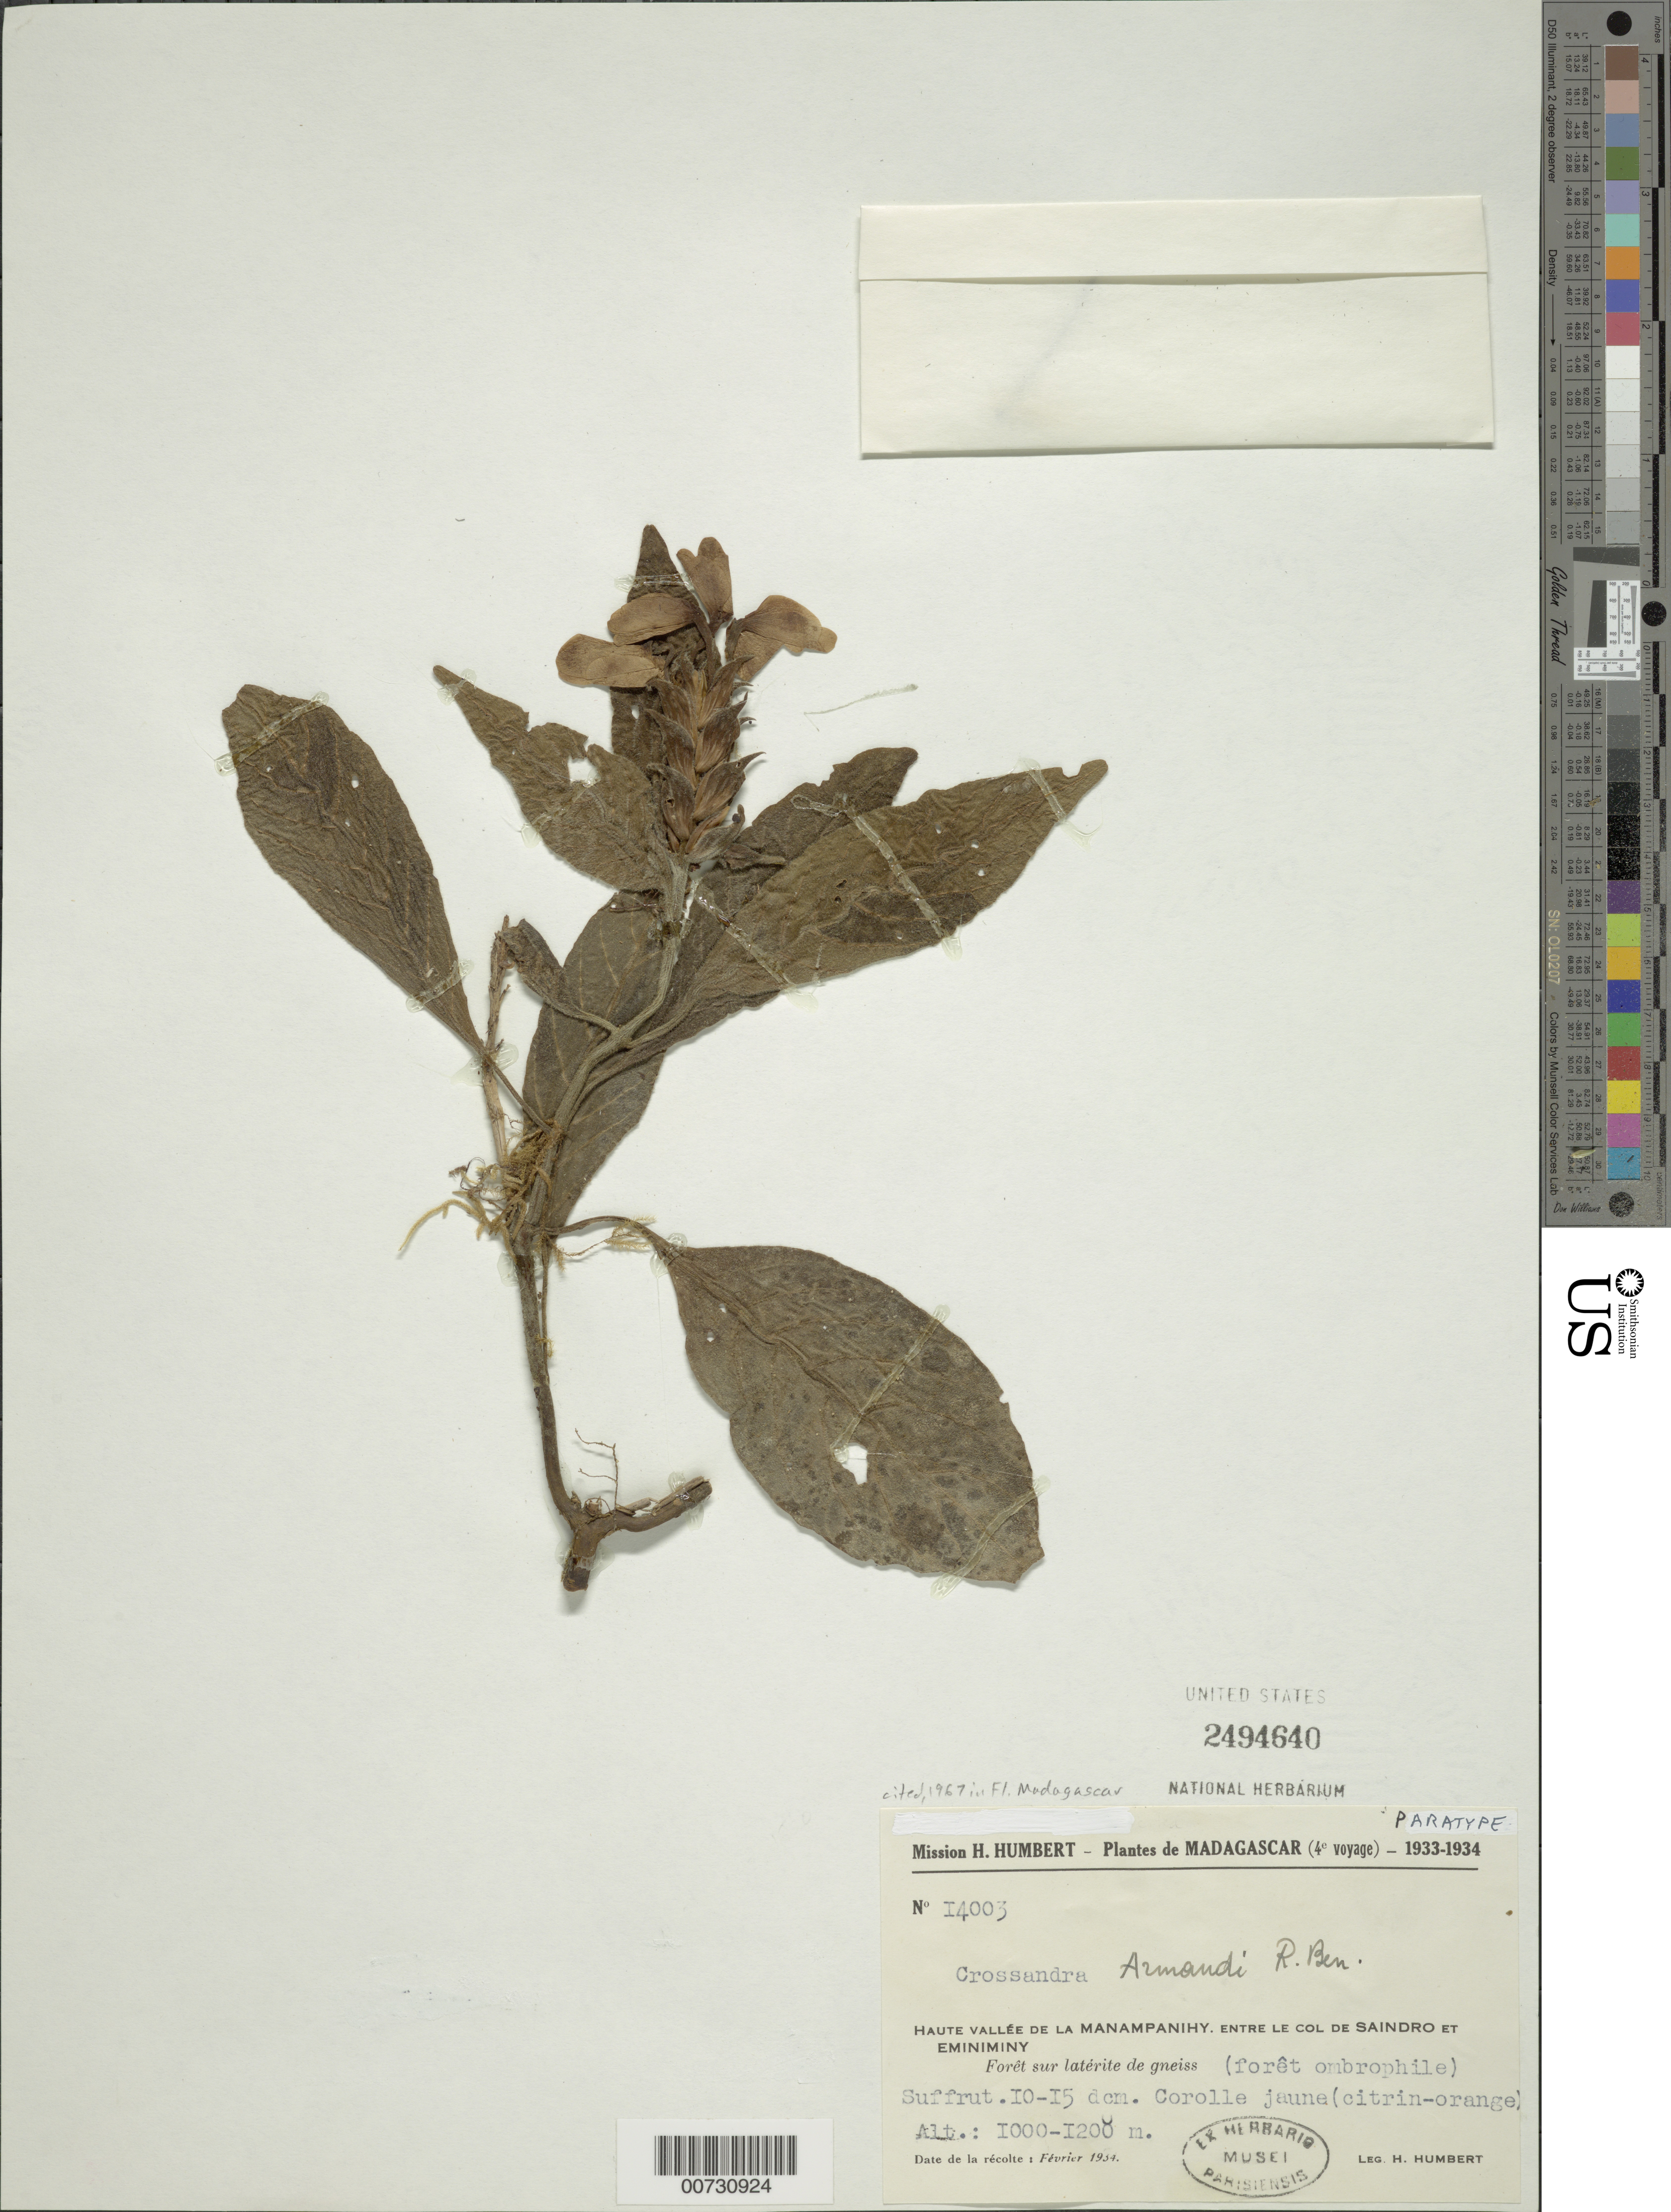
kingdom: Plantae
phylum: Tracheophyta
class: Magnoliopsida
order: Lamiales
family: Acanthaceae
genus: Crossandra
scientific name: Crossandra armandii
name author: Benoist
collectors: H. Humbert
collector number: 14003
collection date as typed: Feb 1934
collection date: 1934-02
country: Madagascar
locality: Haute vallèe de la Manampanihy. Entre le Col de Saindro et Eminiminy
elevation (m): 1000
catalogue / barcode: US 2494640